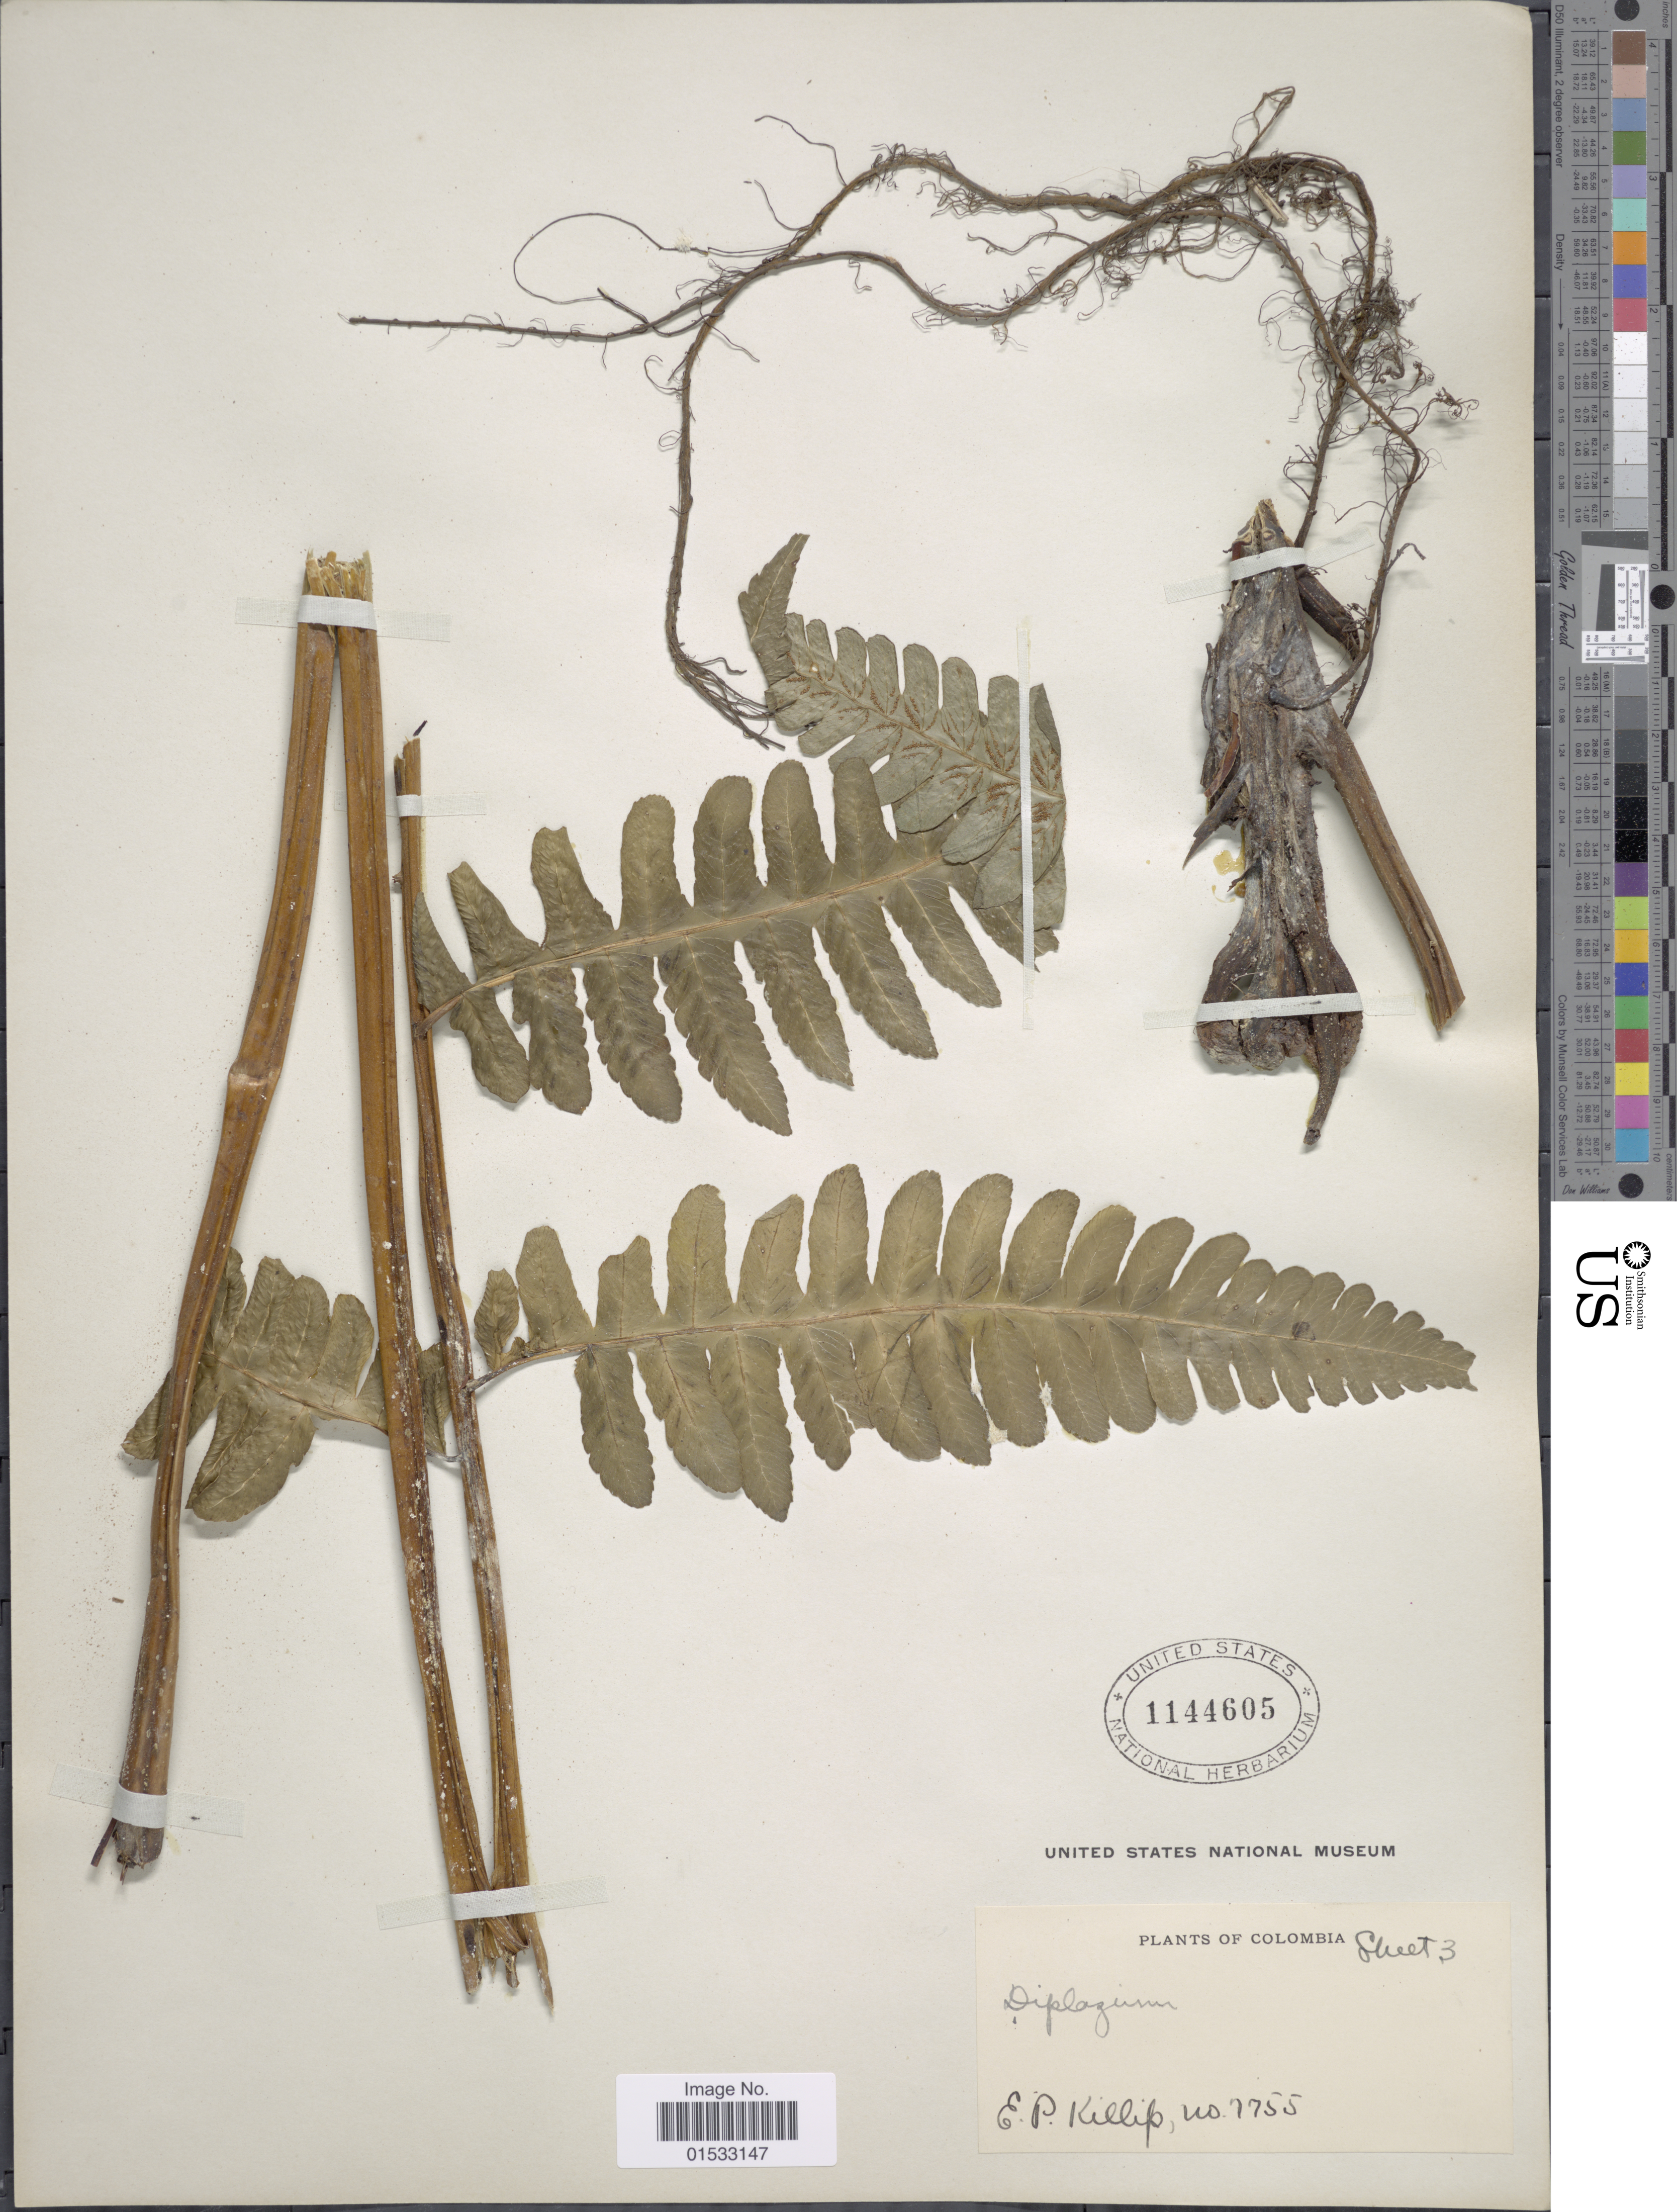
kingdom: Plantae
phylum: Tracheophyta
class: Polypodiopsida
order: Polypodiales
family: Athyriaceae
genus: Diplazium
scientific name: Diplazium striatum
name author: (L.) C. Presl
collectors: E. P. Killip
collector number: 7755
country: Colombia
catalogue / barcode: US 1144605